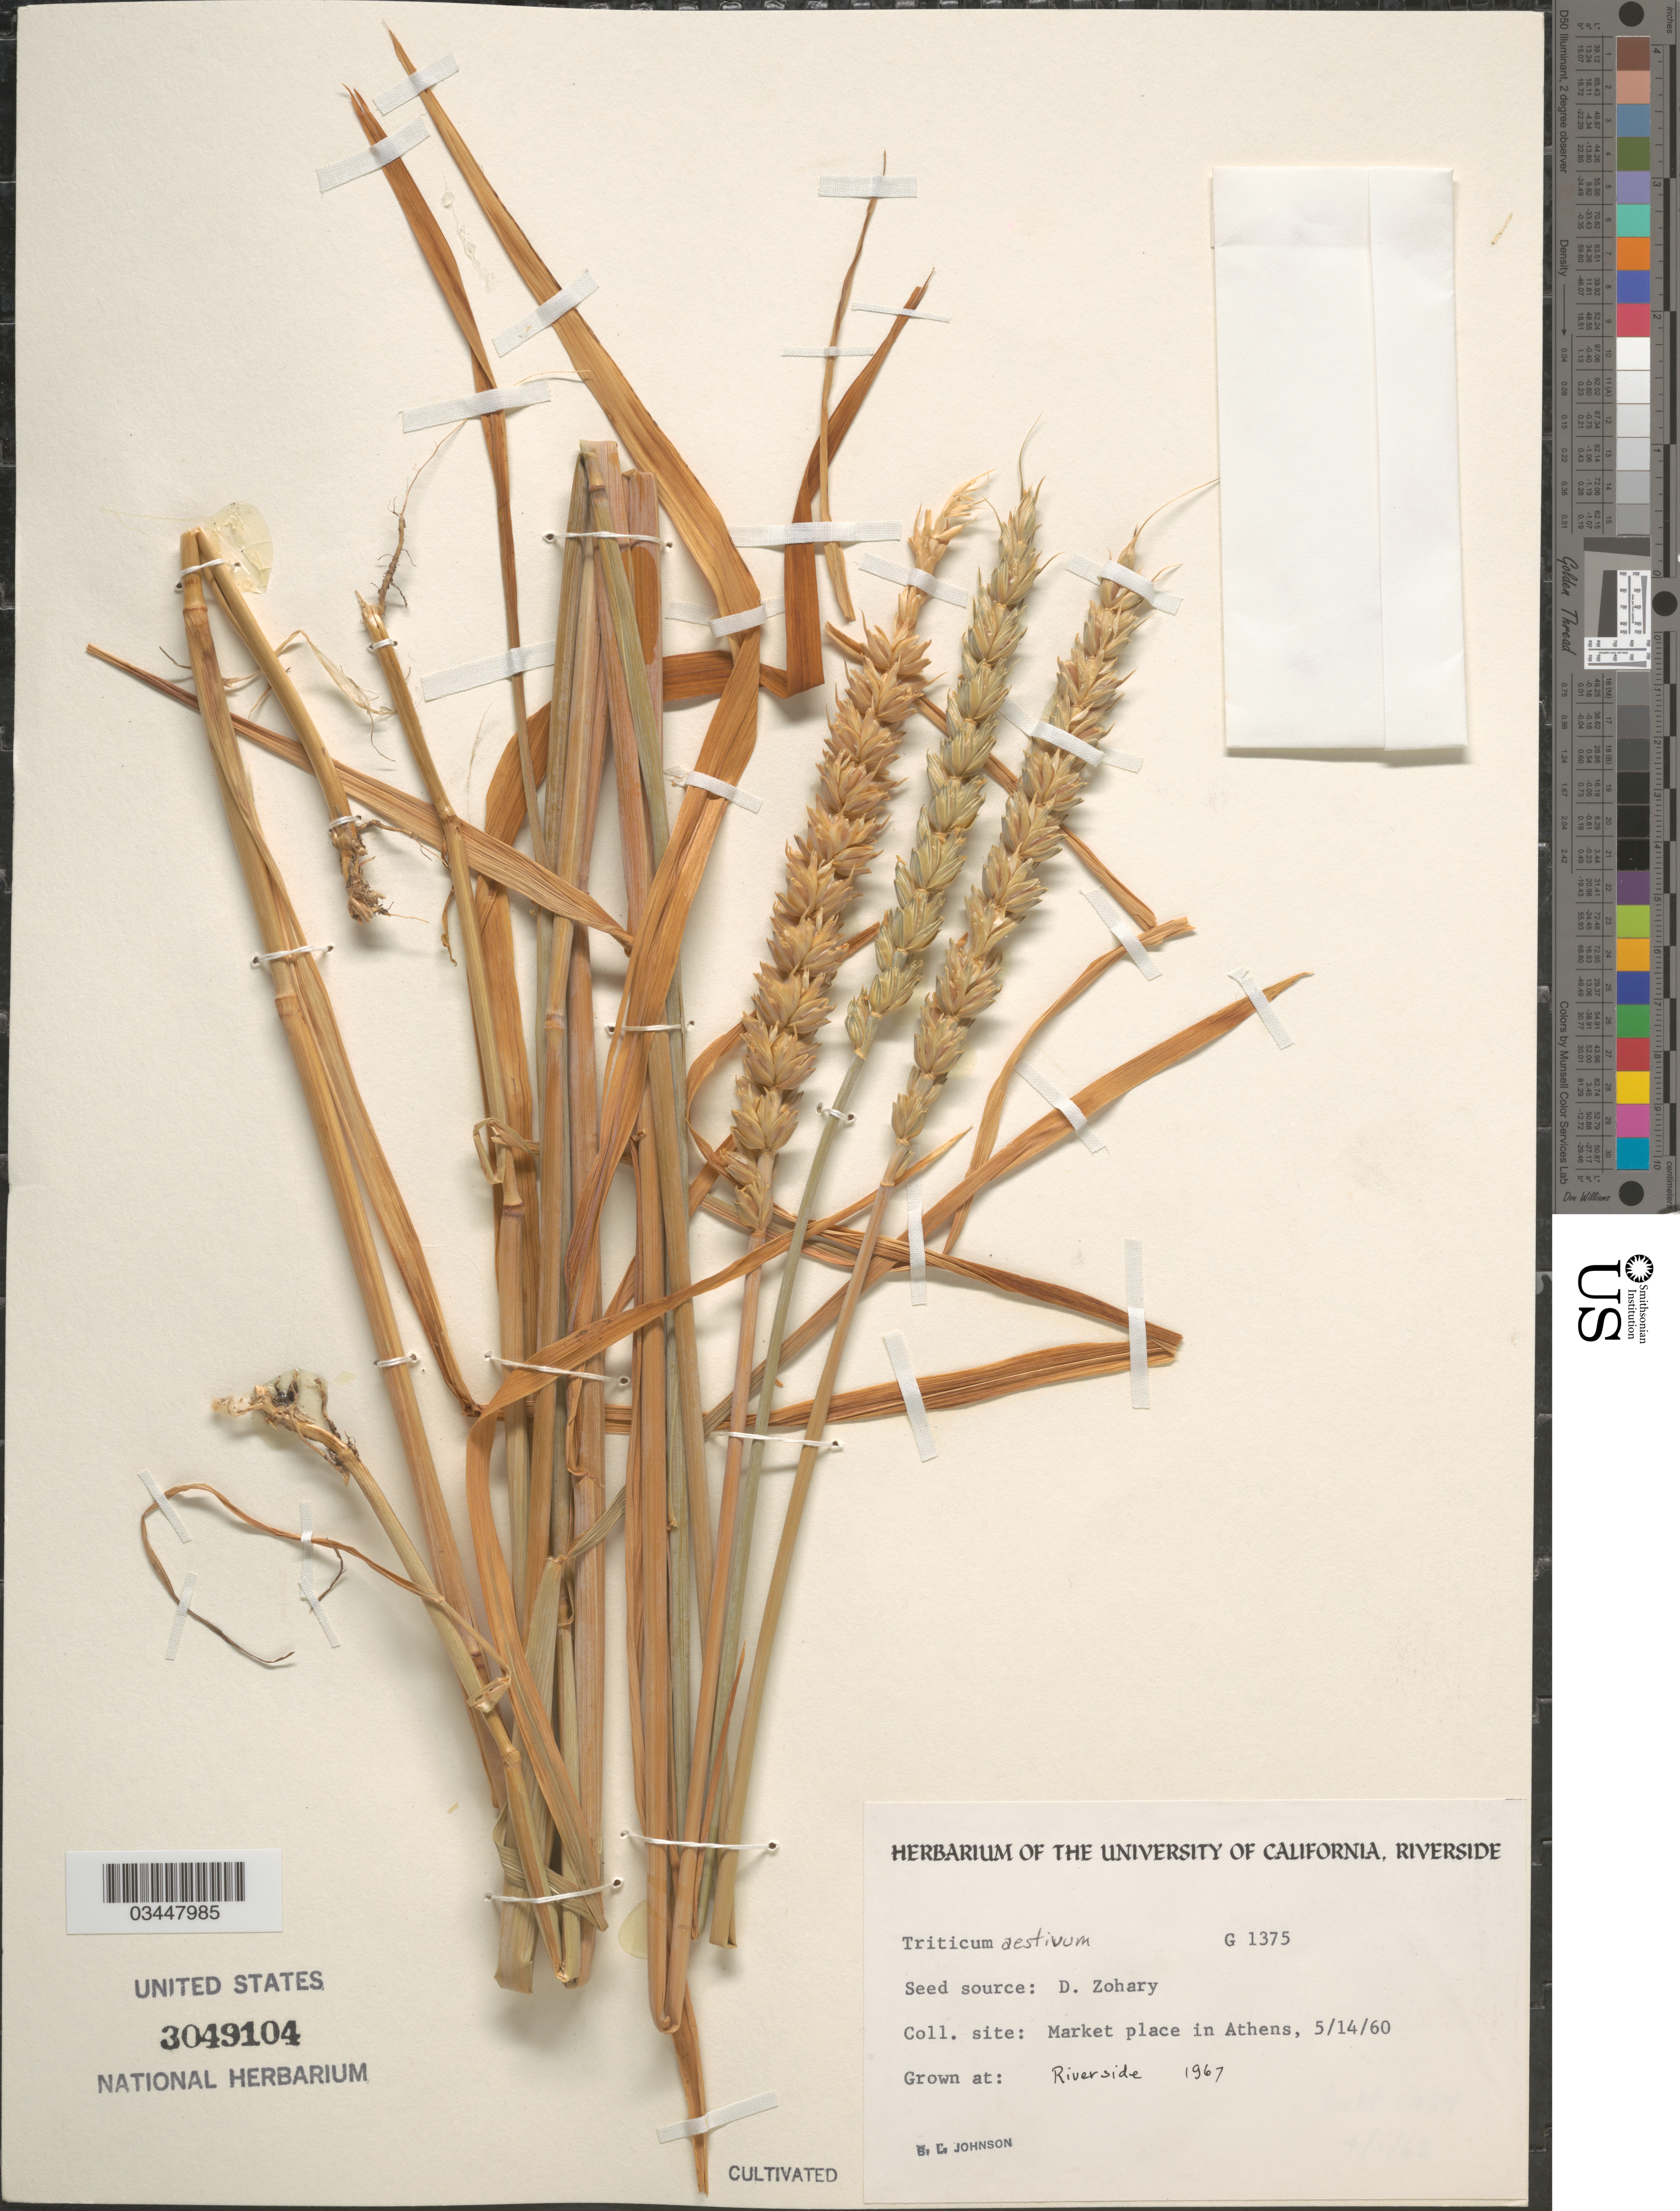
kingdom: Plantae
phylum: Tracheophyta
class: Liliopsida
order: Poales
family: Poaceae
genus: Triticum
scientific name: Triticum aestivum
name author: L.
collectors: B. Johnson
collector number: G1375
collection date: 1967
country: United States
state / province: California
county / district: Riverside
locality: Riverside.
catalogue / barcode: US 3049104